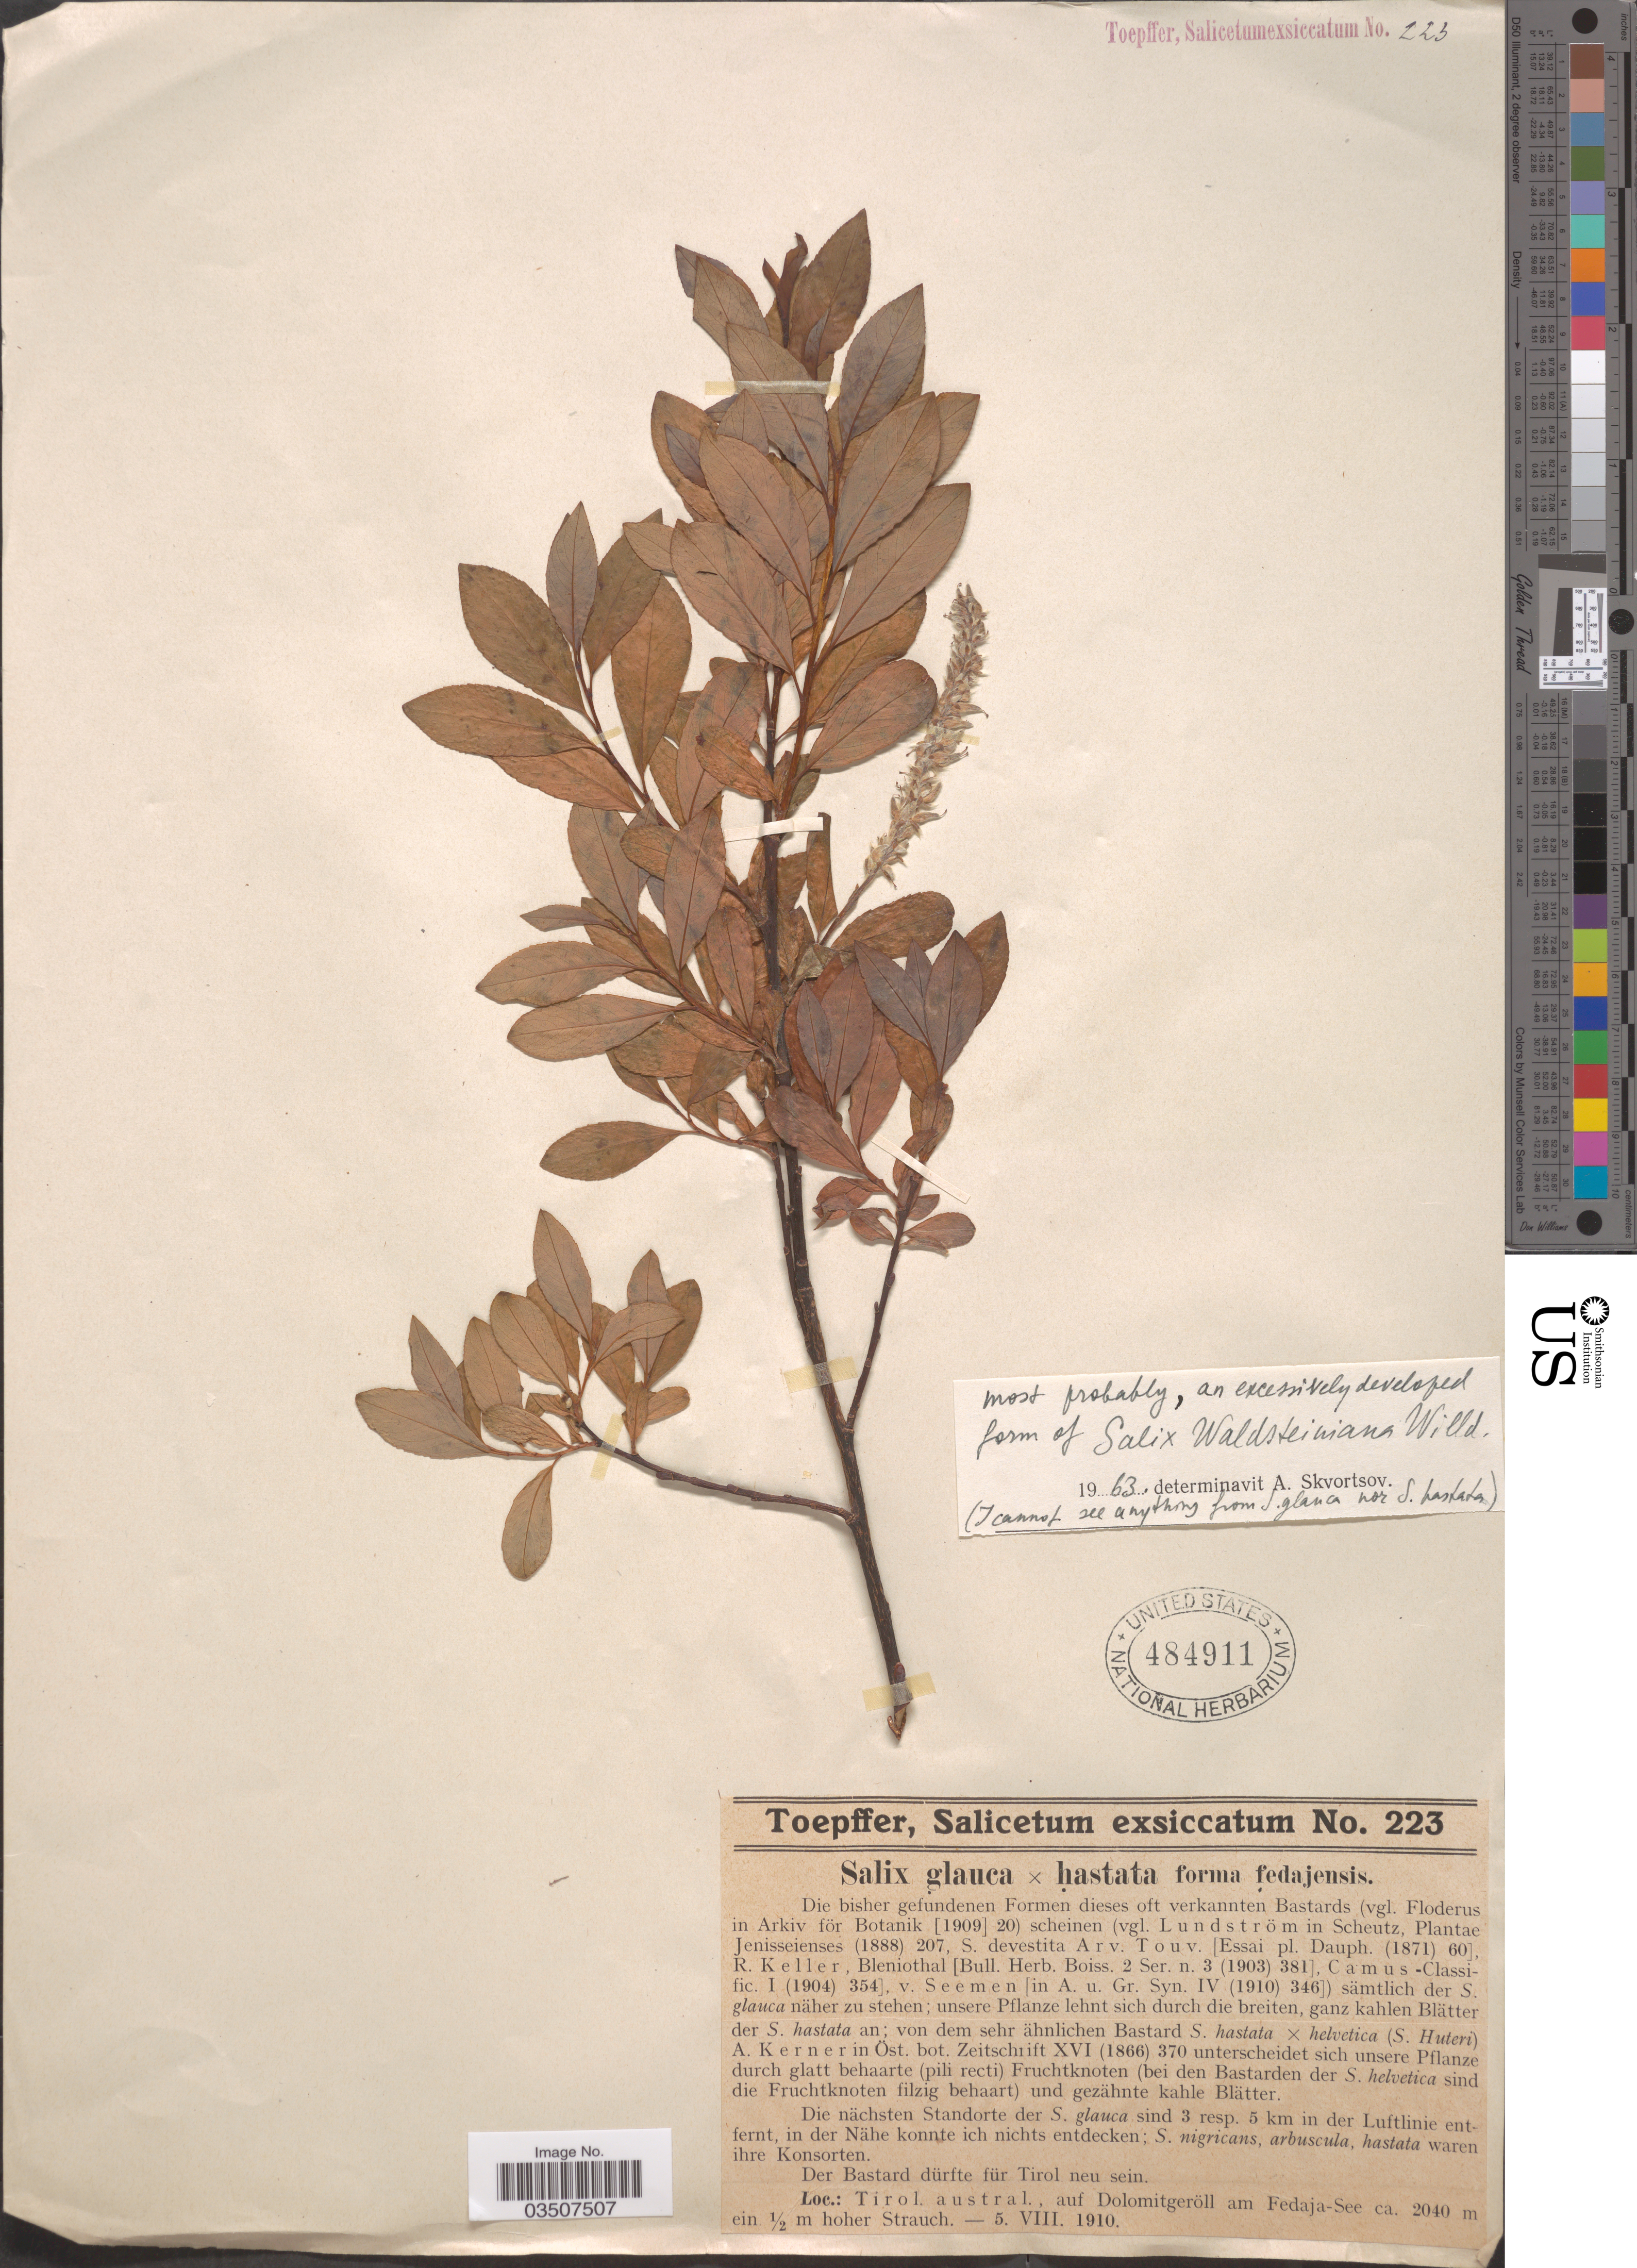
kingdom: Plantae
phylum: Tracheophyta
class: Magnoliopsida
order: Malpighiales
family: Salicaceae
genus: Salix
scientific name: Salix waldsteiniana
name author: Willd.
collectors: A. Toepffer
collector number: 223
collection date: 1910-08-05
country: Austria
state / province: Tirol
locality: Austral., auf Dolomitgeröll am Fedaja-See.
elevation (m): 2040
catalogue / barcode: US 484911